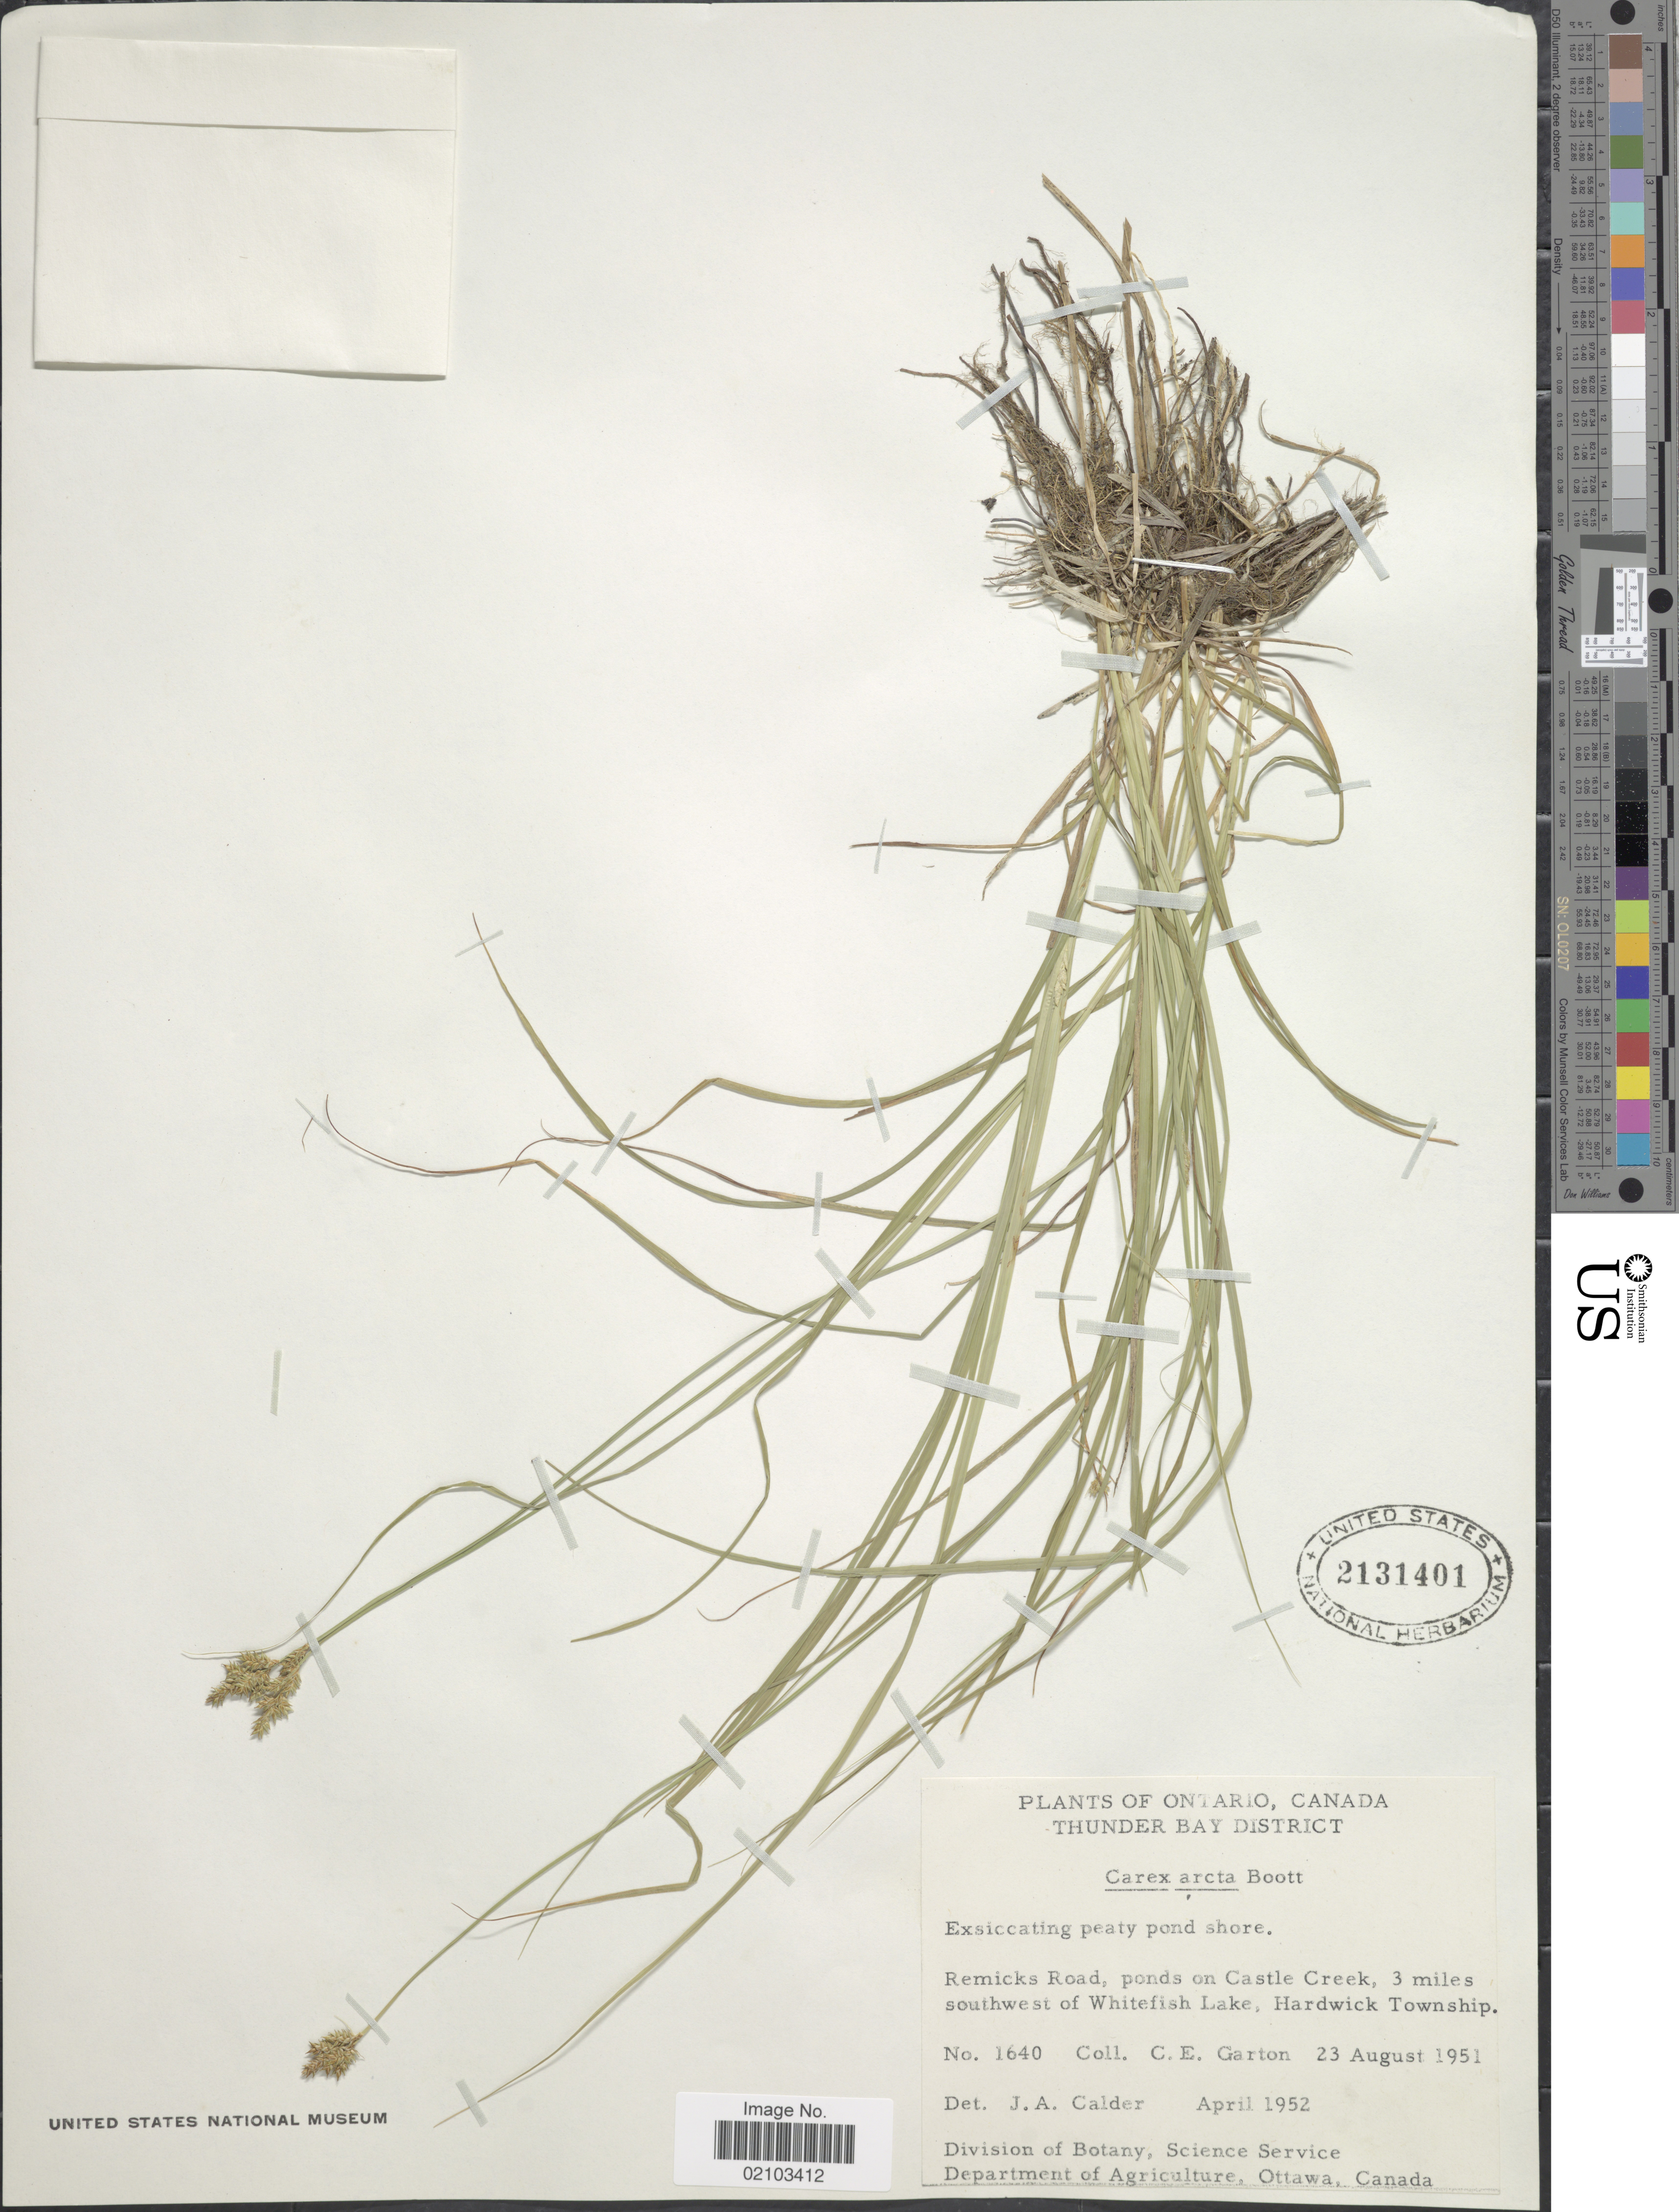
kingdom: Plantae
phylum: Tracheophyta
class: Liliopsida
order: Poales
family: Cyperaceae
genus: Carex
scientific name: Carex arcta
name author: Boott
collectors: C. E. Garton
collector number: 1640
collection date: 1951-08-23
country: Canada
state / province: Ontario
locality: Thunder Bay District. Remicks Road, ponds on Castle Creek, 3 miles southwest of Whitefish Lake, Hardwick Township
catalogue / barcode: US 2131401